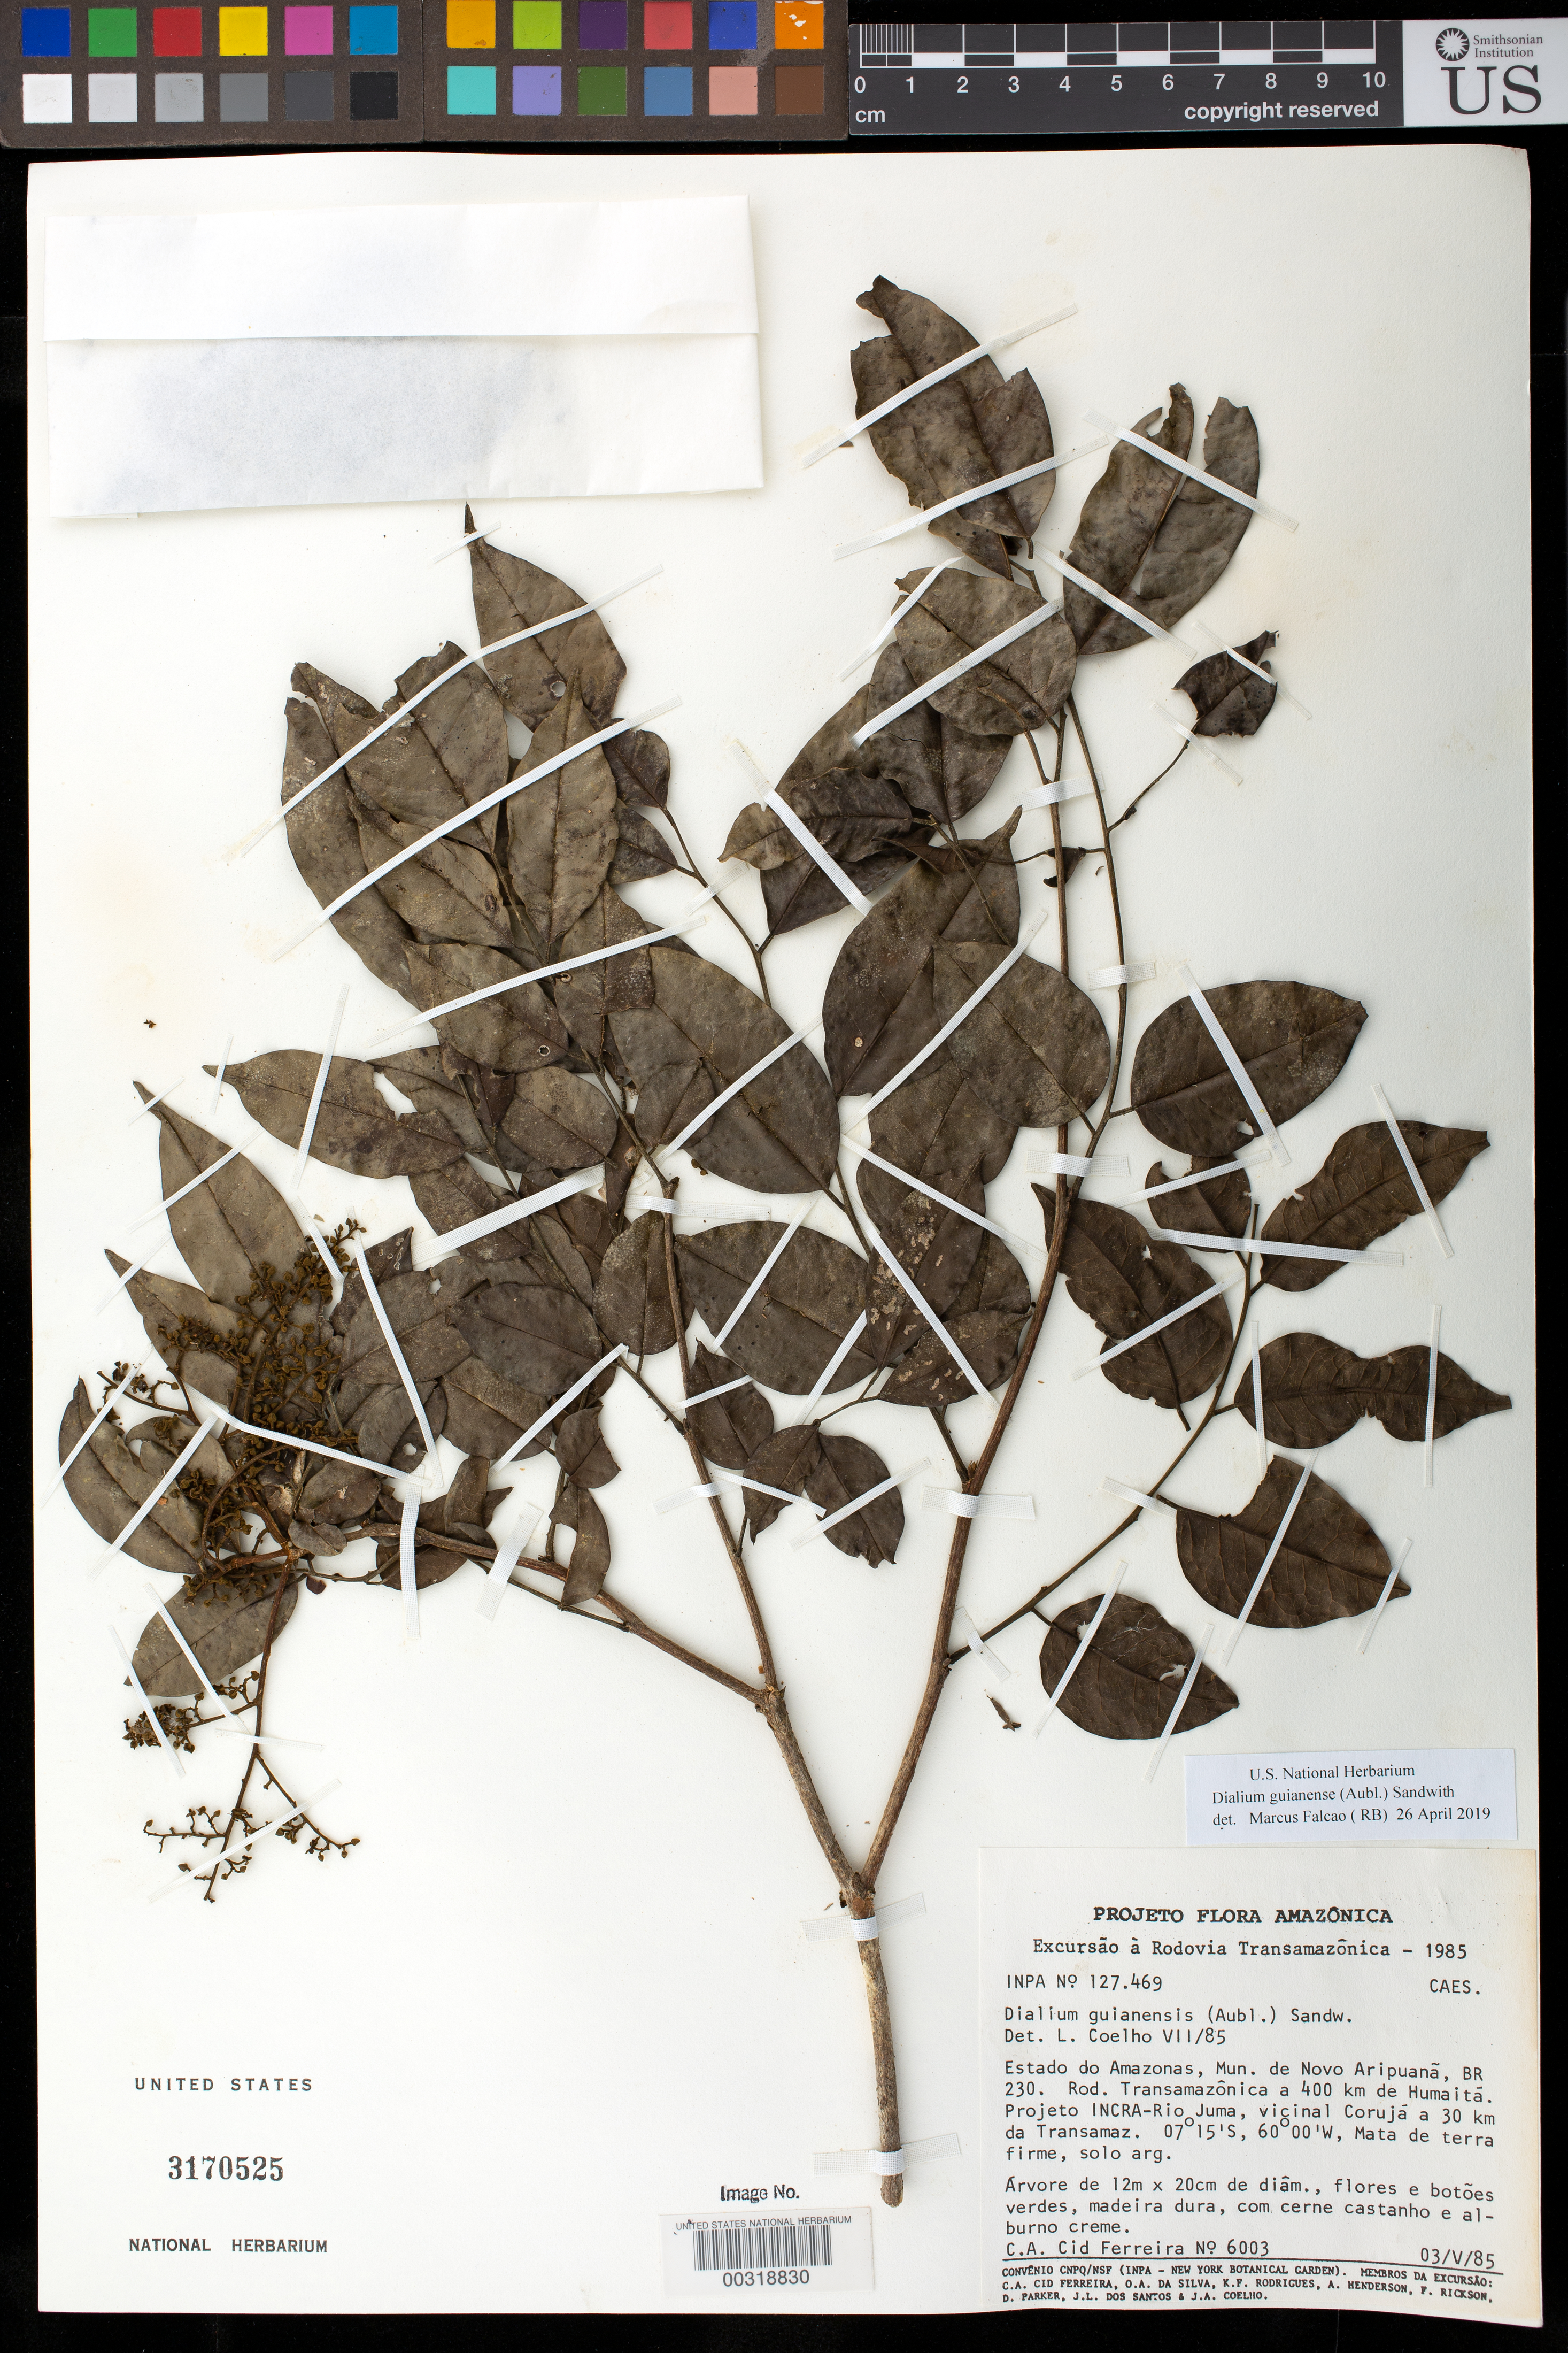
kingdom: Plantae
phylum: Tracheophyta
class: Magnoliopsida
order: Fabales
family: Fabaceae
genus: Dialium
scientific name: Dialium guianense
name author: (Aubl.) Sandwith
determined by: Falcão, Marcus J.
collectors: C. A. Cid Ferreira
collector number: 6003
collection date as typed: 03 May 1985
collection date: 1985-05-03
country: Brazil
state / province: Amazonas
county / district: Novo Aripuanã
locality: Br230, transamazonica road, 400 km from humaita; projecto incra-rio juma, vicinity of coruja, 30 km from transamaz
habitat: Forest on terra firme, clay ground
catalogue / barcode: US 3170525